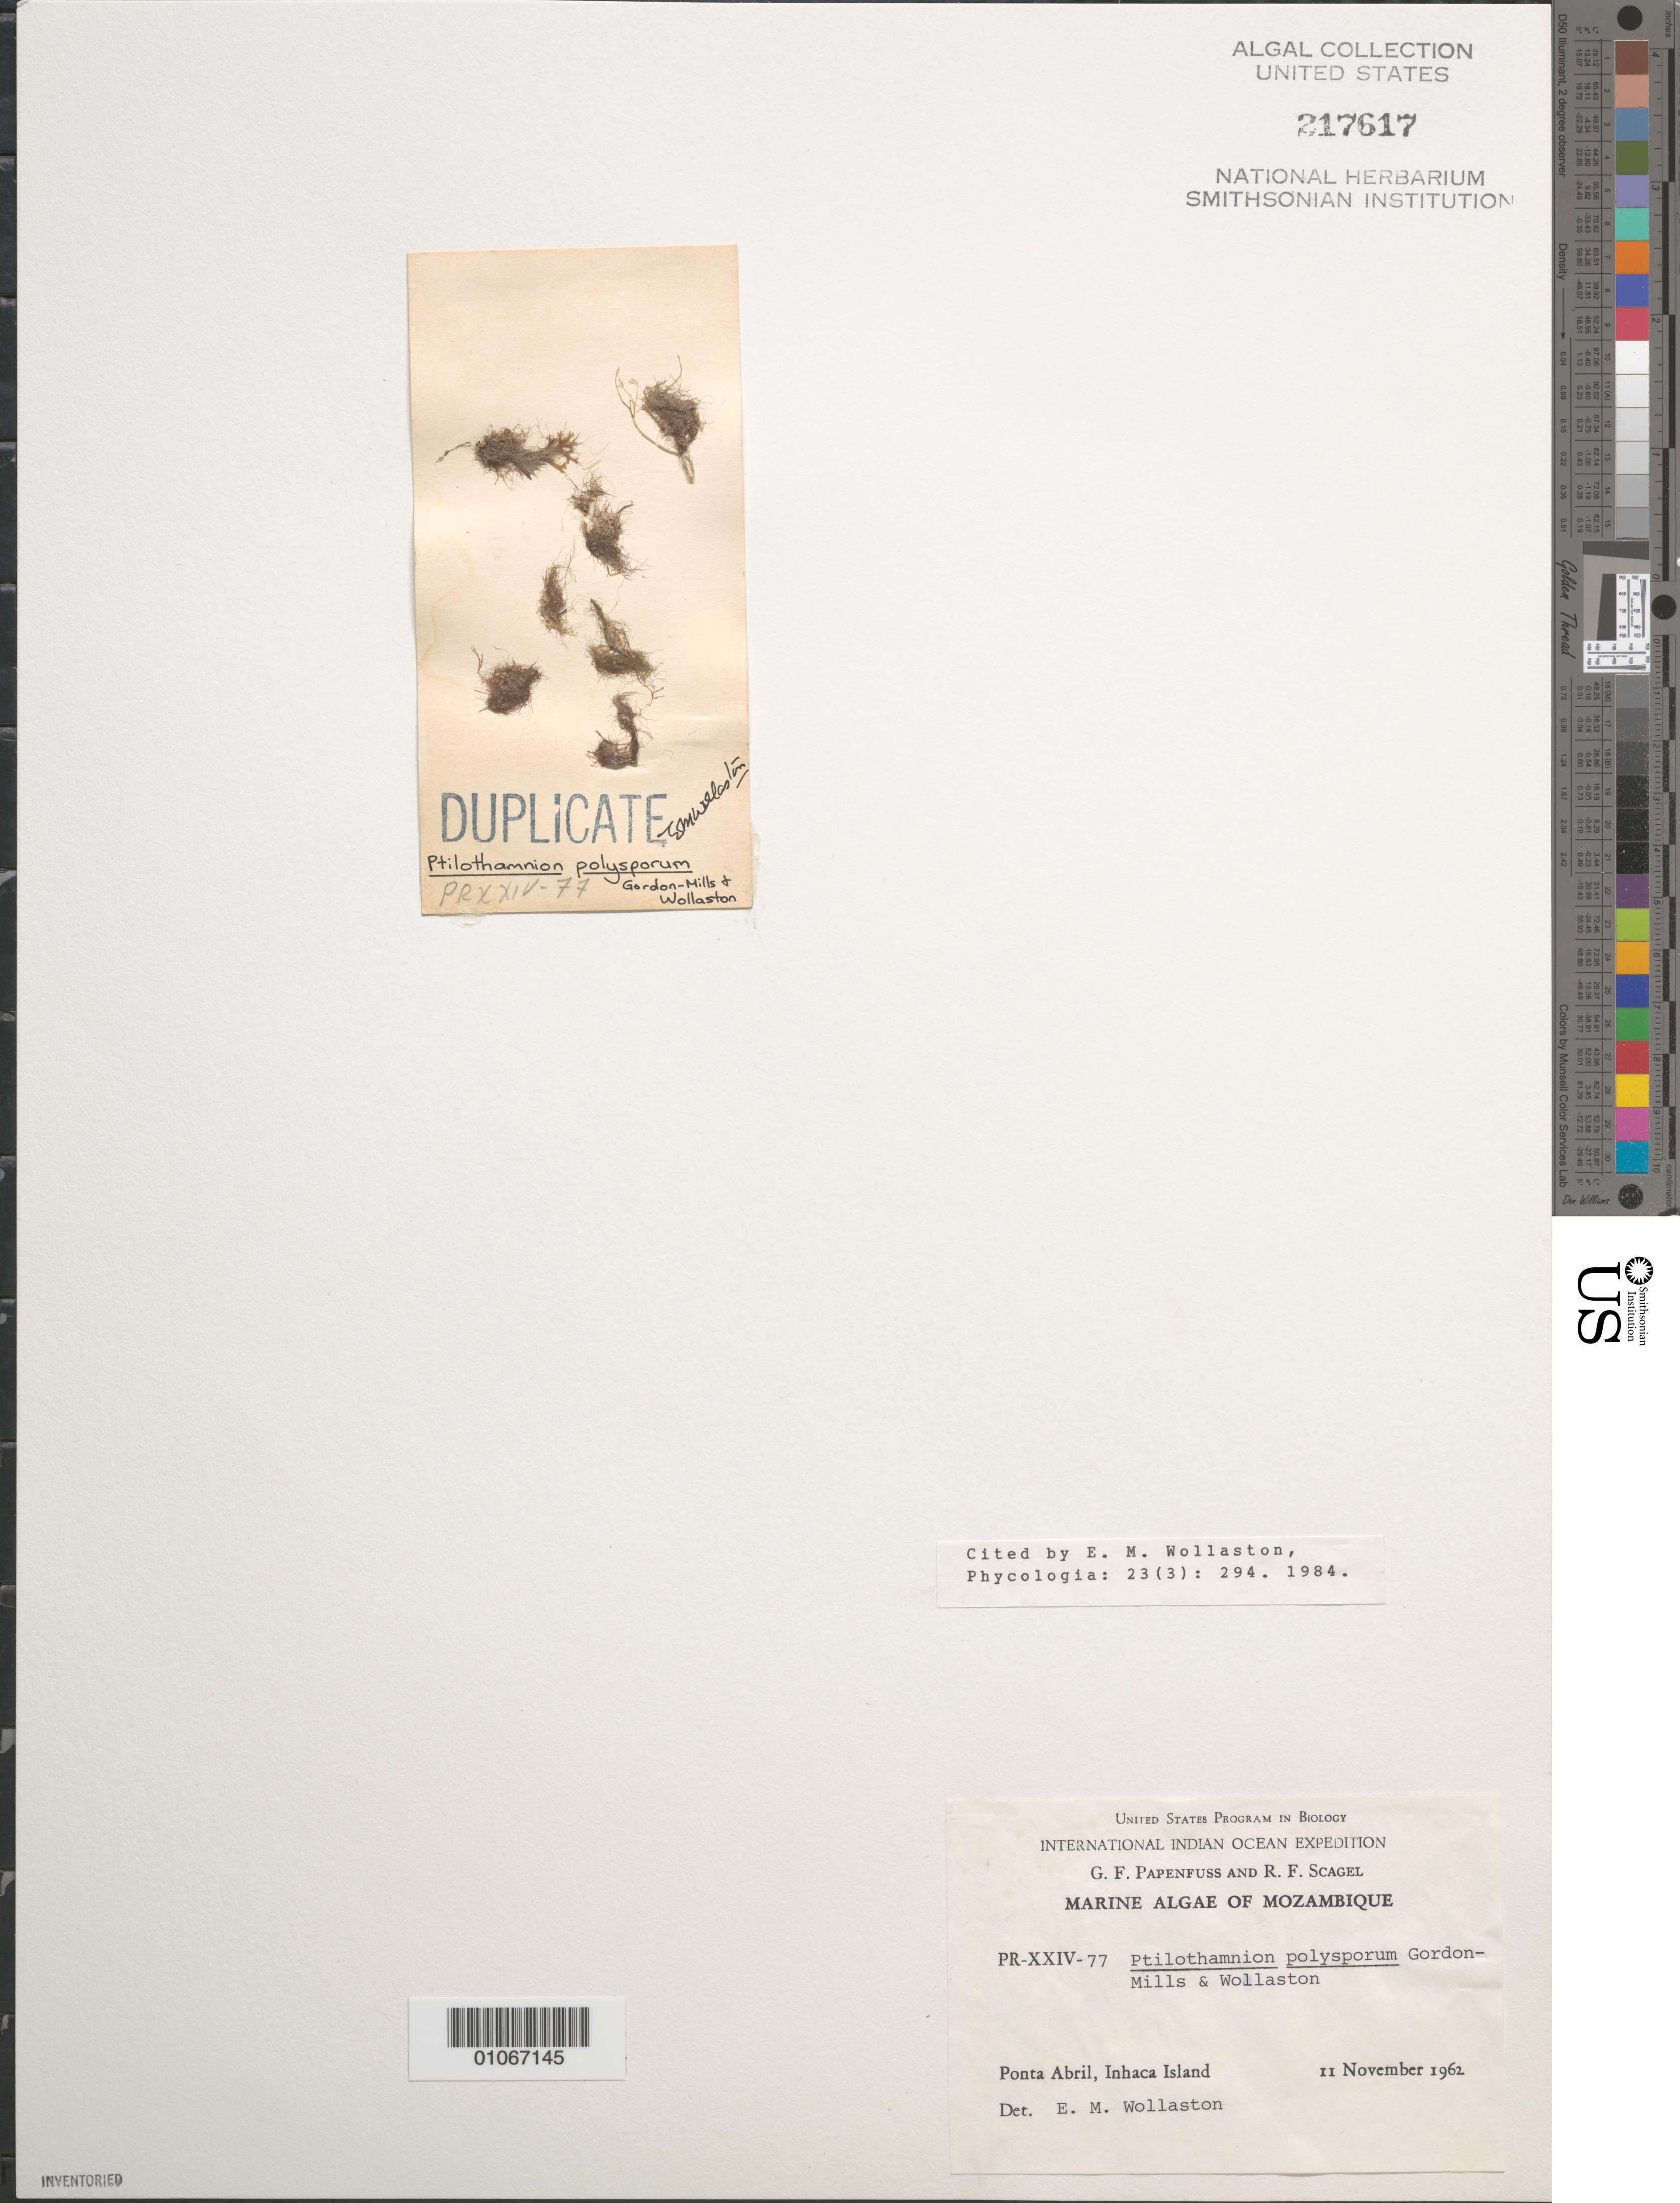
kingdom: Plantae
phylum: Rhodophyta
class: Florideophyceae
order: Ceramiales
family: Wrangeliaceae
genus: Ptilothamnion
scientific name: Ptilothamnion polysporum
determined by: Wollaston, E. M.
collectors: G. Papenfuss & R. F. Scagel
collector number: PR-XXIV-77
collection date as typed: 11 Nov 1962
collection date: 1962-11-11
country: Mozambique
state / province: Maputo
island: Inhaca Island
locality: Ponta Abril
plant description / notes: International Indian Ocean Expedition, 1962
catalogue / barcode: US 217617